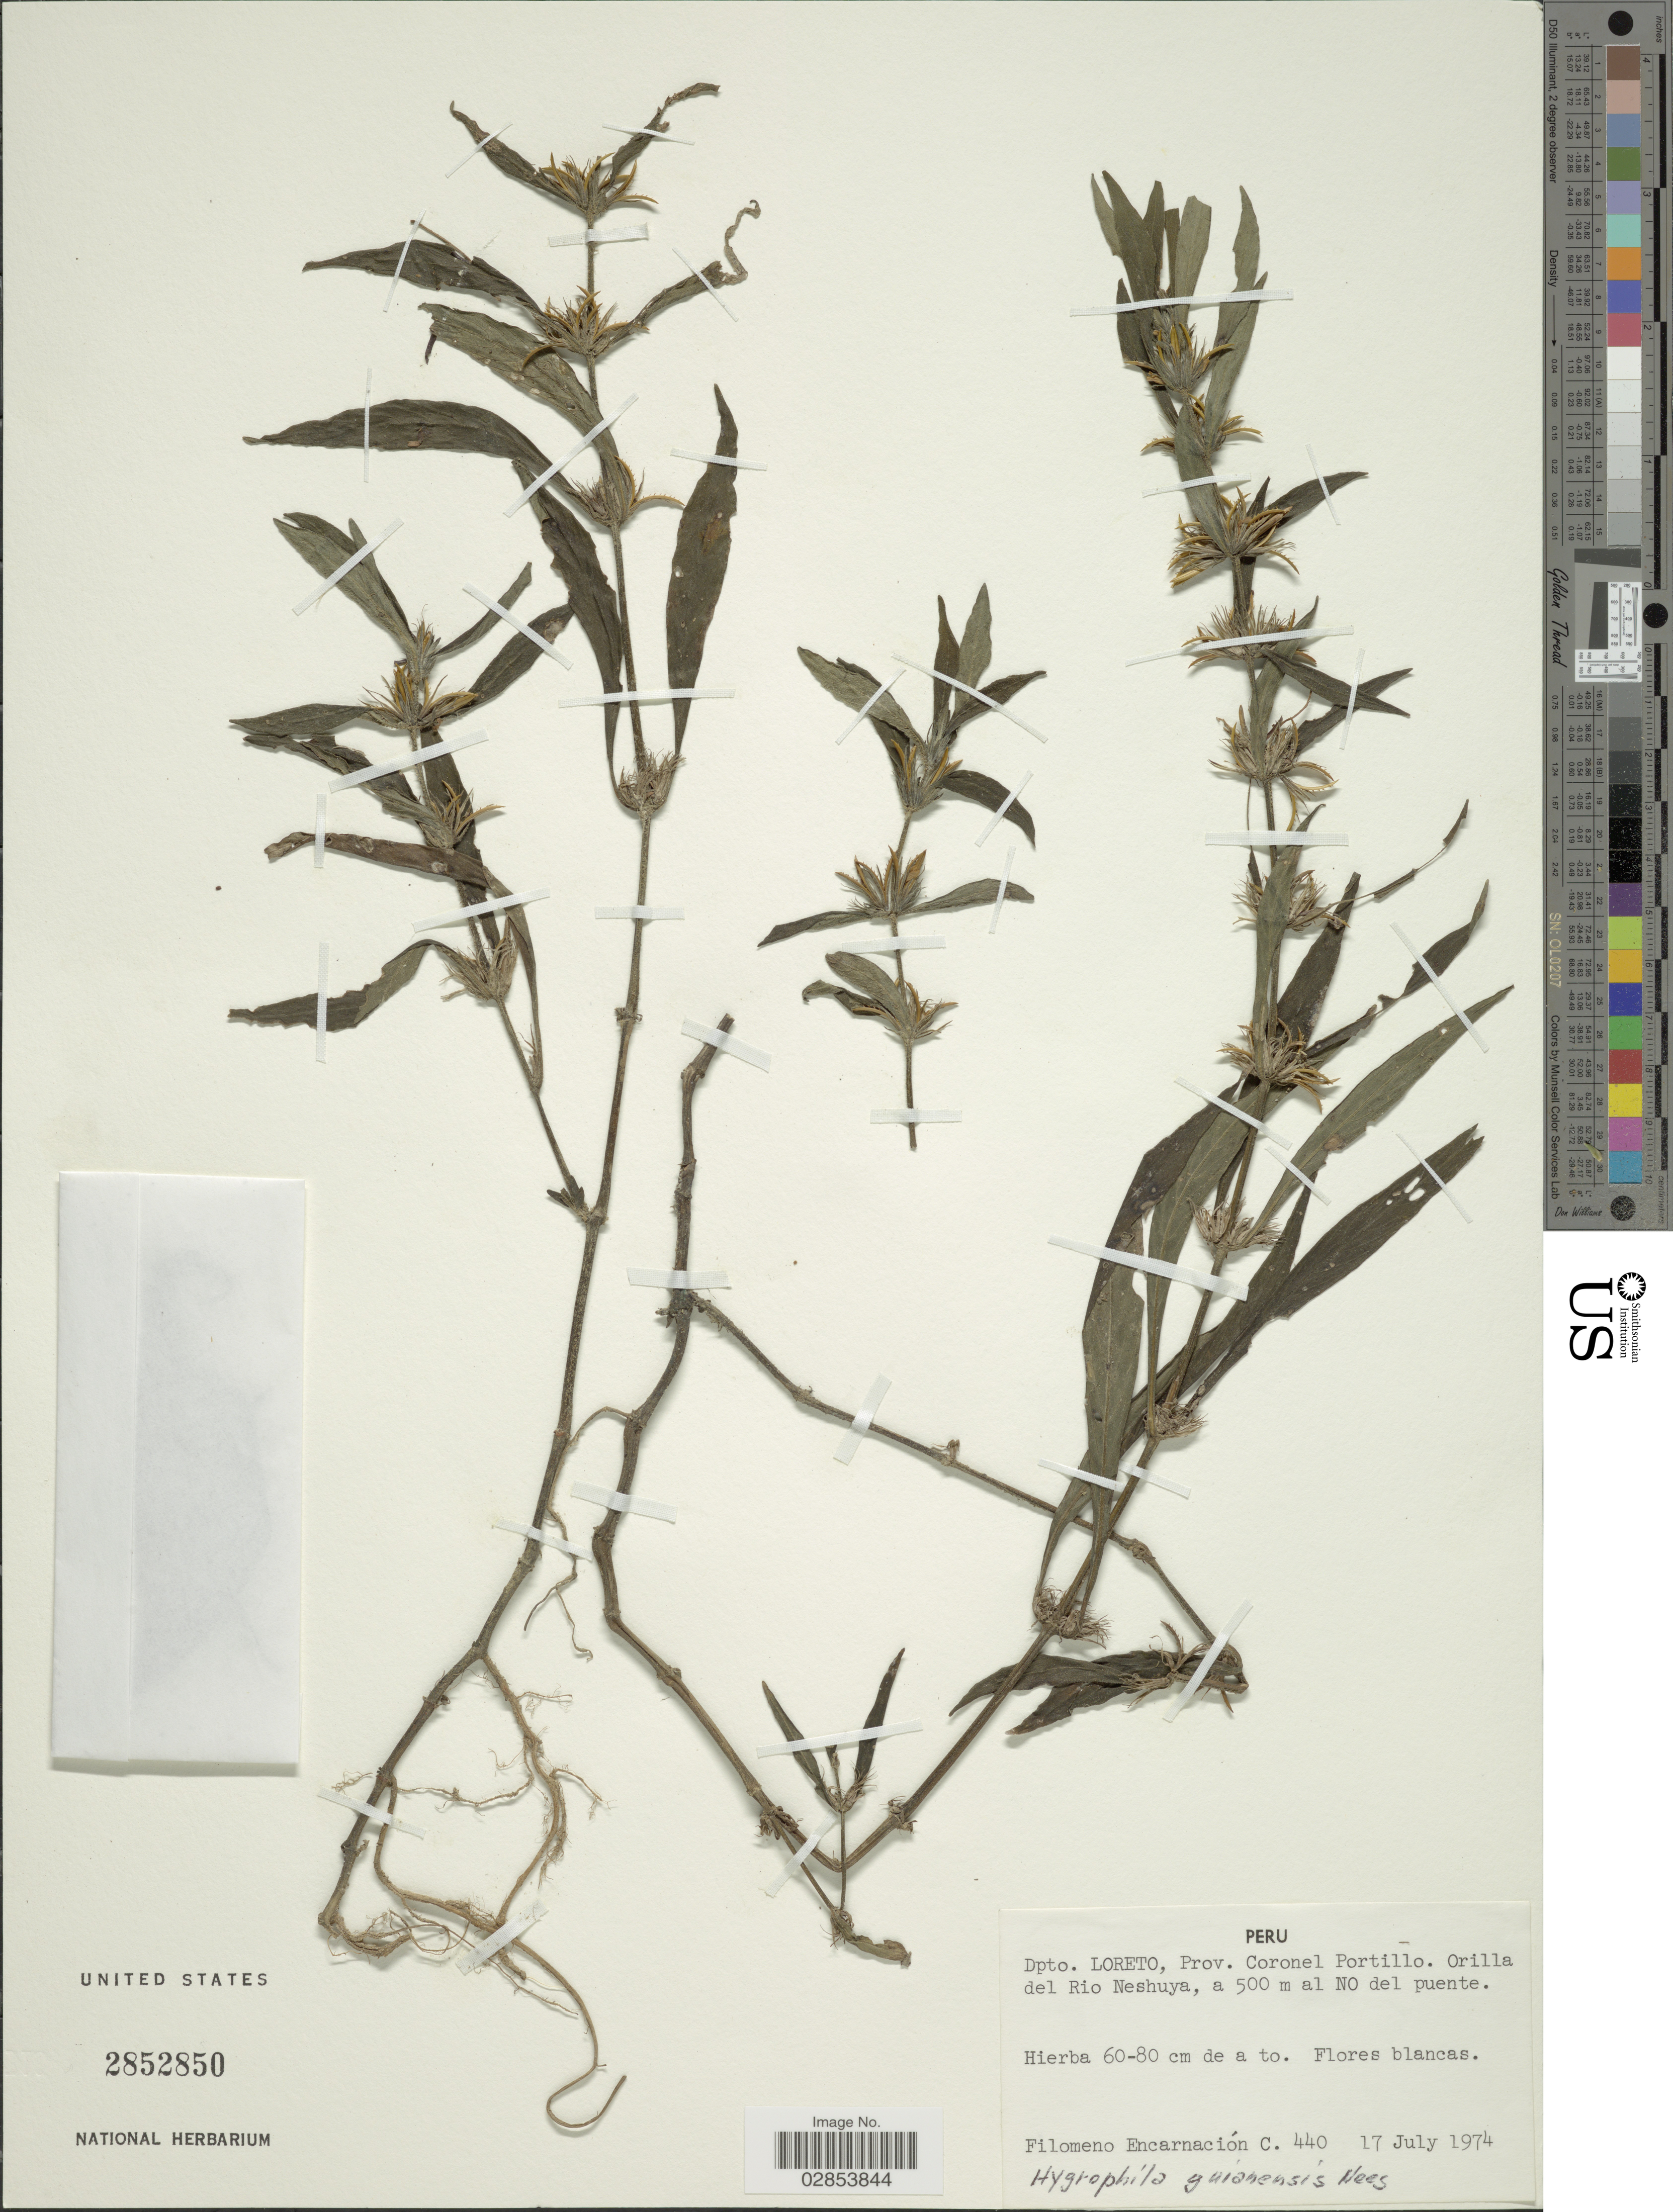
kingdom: Plantae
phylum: Tracheophyta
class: Magnoliopsida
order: Lamiales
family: Acanthaceae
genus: Hygrophila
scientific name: Hygrophila costata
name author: Nees & T. Nees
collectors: F. Encarnación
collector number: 440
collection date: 1974-07-17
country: Peru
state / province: Loreto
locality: Prov. Coronel Portillo. Orilla del Rio Neshuya, a 500 m al NO del puente.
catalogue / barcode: US 2852850